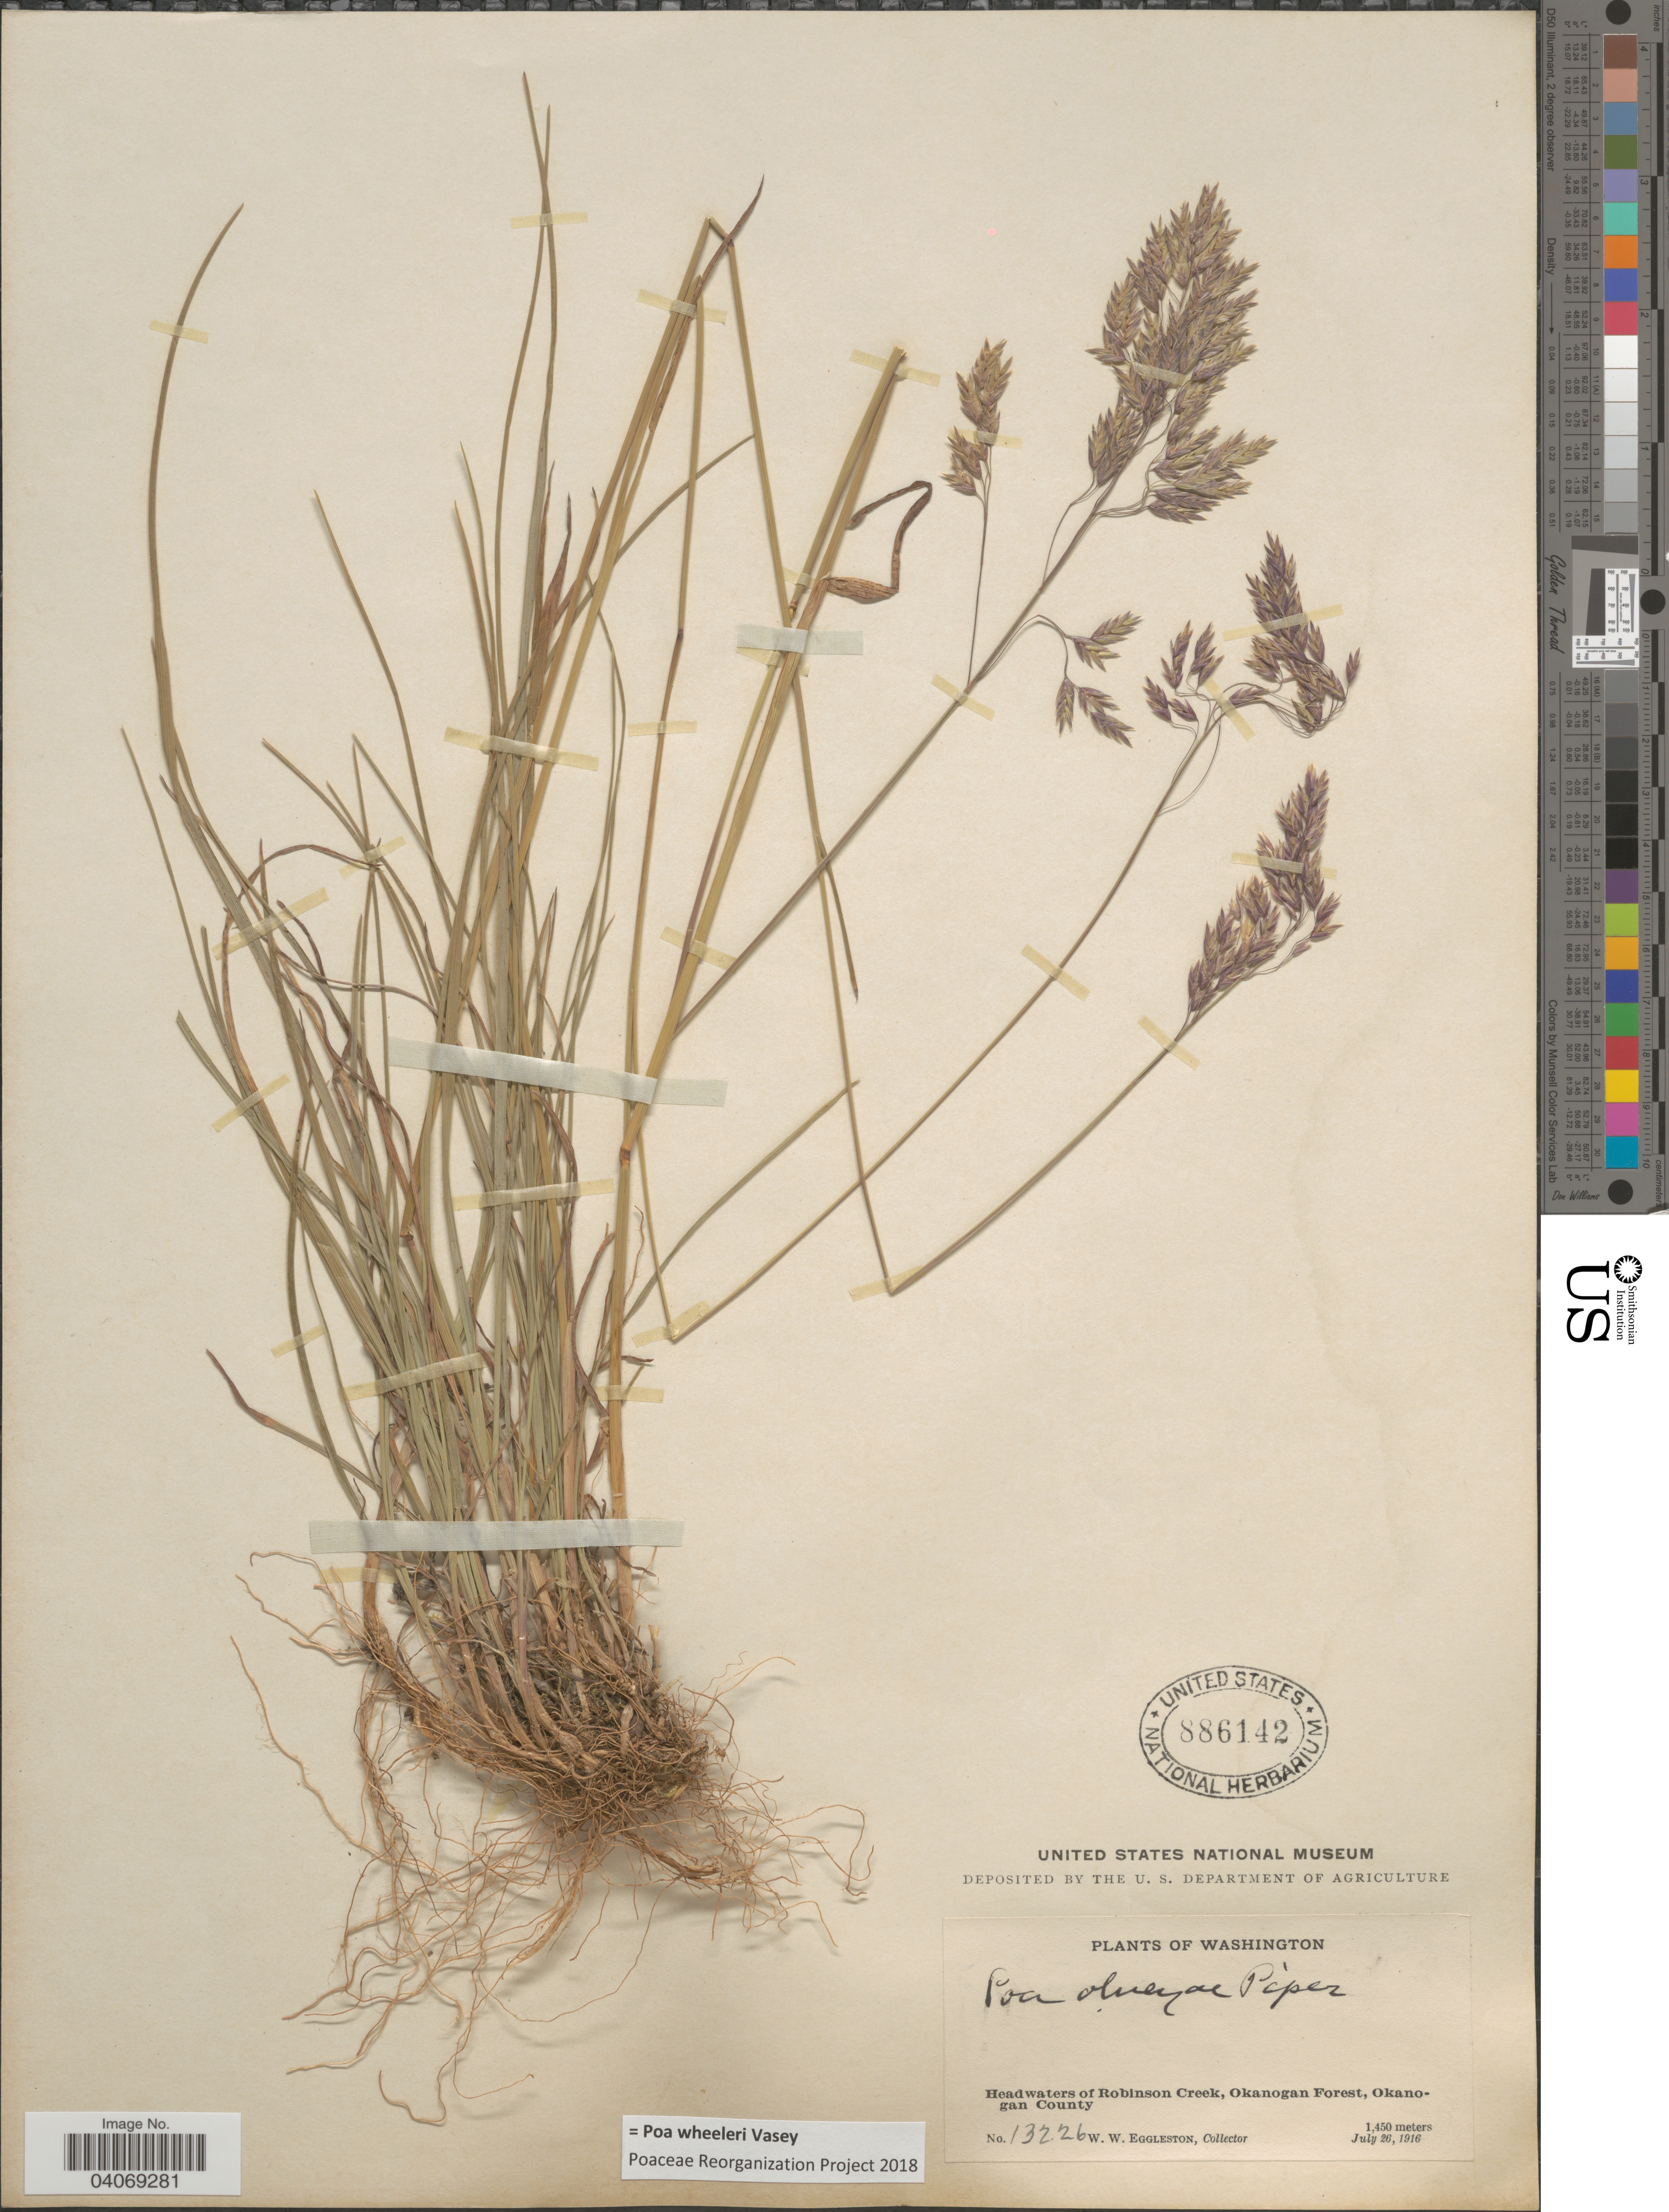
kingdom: Plantae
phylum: Tracheophyta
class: Liliopsida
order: Poales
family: Poaceae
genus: Poa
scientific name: Poa wheeleri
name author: Vasey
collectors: W. W. Eggleston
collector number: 13226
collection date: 1916-07-26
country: United States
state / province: Washington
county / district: Okanogan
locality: Headwaters of Robinson Creek, Okanogan Forest, Okanogan County.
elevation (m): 1450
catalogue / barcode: US 886142